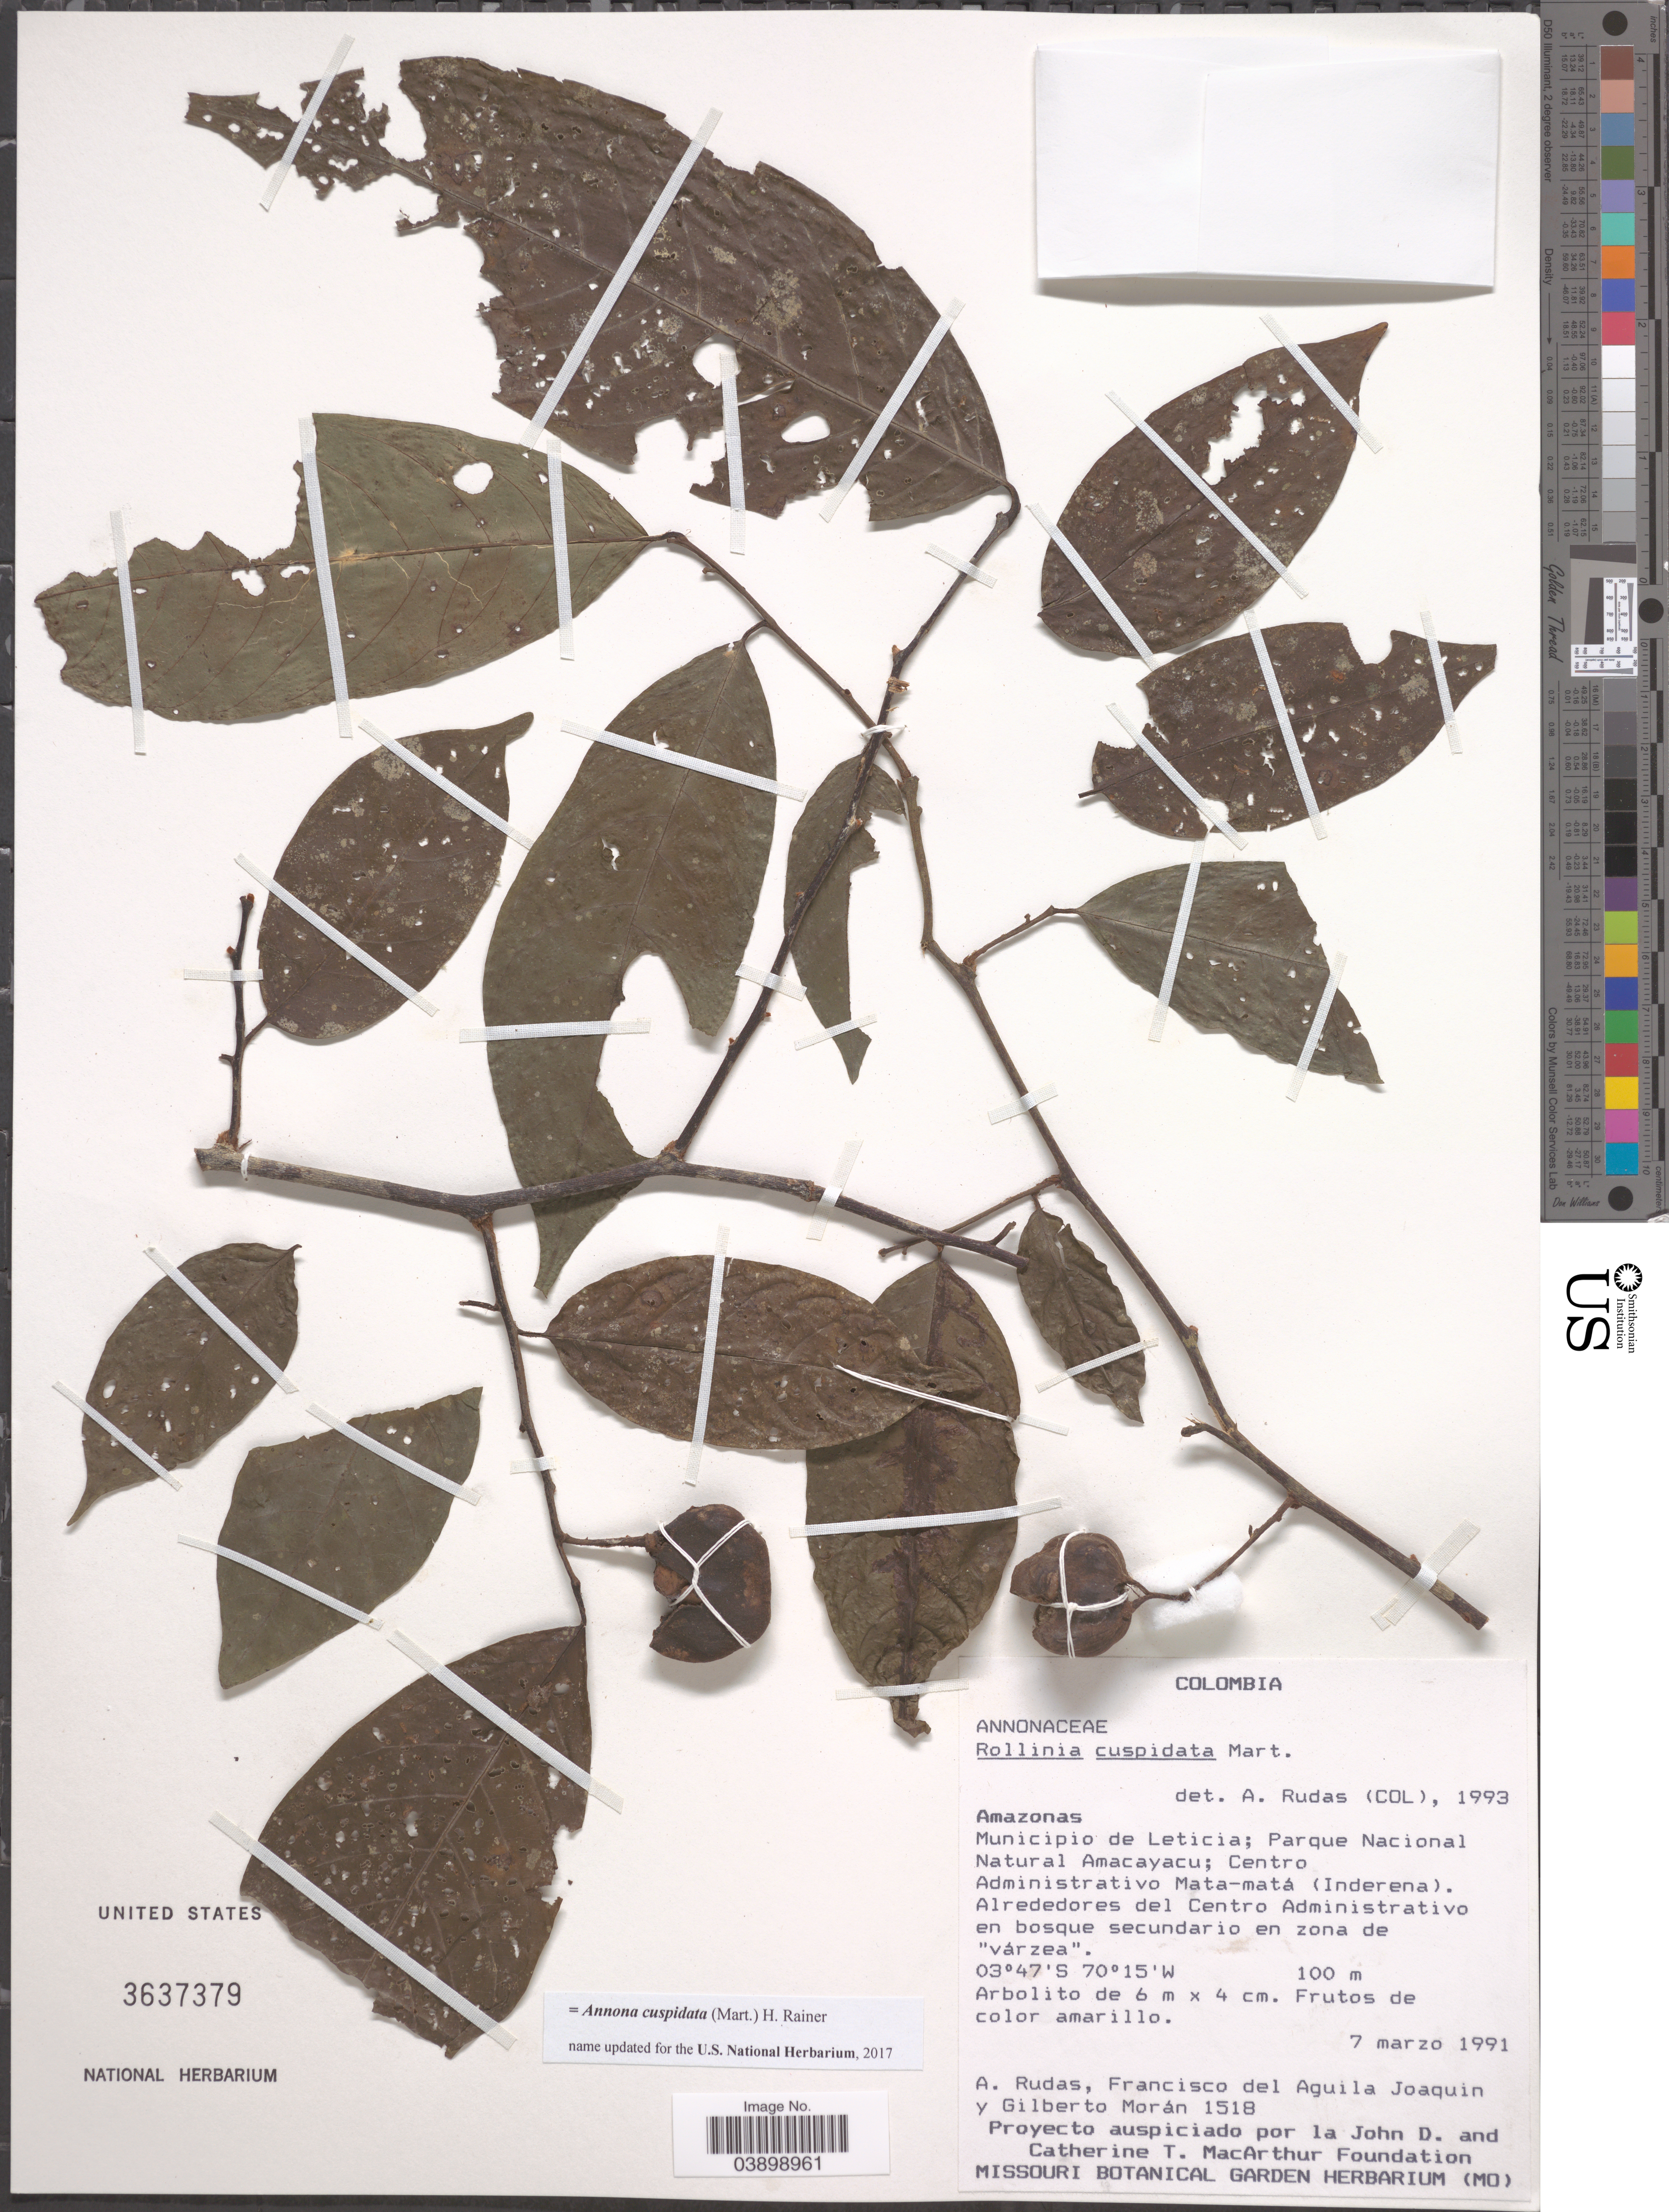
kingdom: Plantae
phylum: Tracheophyta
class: Magnoliopsida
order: Magnoliales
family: Annonaceae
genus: Annona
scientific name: Annona cuspidata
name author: (Mart.) H. Rainer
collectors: A. Rudas, F. Aguila Joaquin & G. Moran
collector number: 1518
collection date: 1991-03-07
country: Colombia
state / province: Amazônas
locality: Municipio de Leticia; Parque Nacional Natural Amacayacu; Centro Administrativo Mata-matá (Inderena). Alrededores del Centro Administrativo.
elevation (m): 100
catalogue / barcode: US 3637379